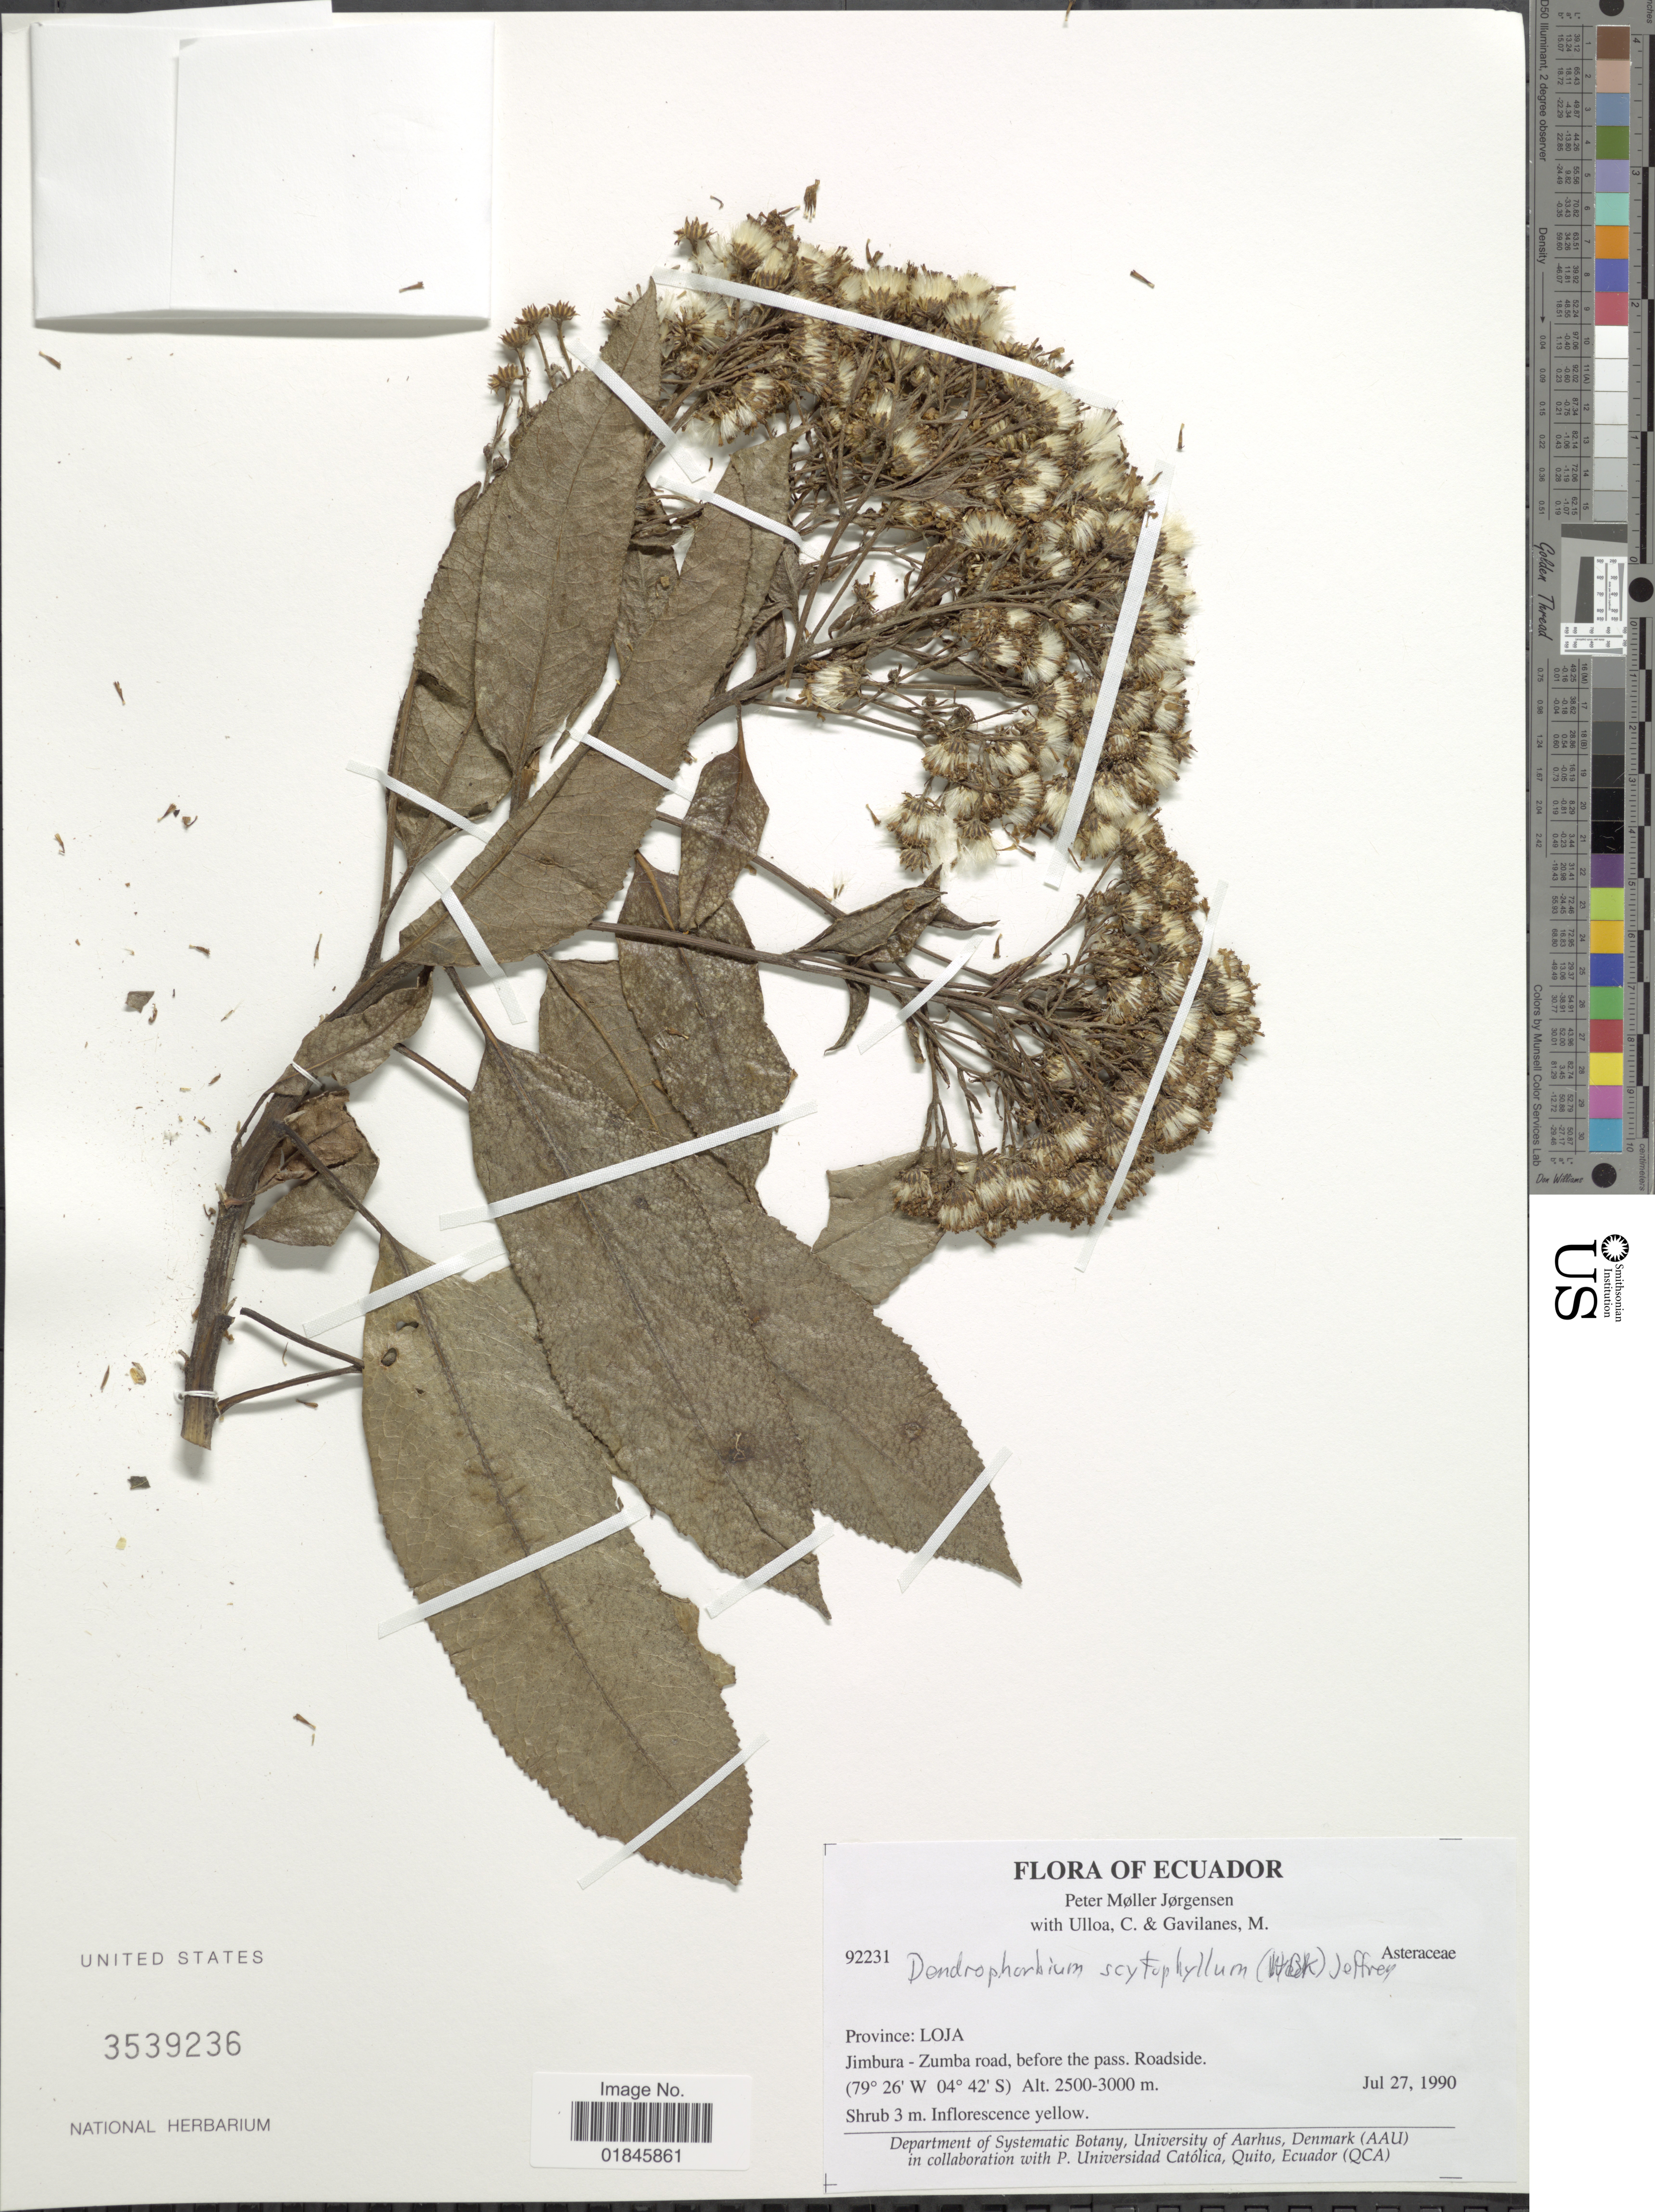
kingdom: Plantae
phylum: Tracheophyta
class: Magnoliopsida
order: Asterales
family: Asteraceae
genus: Pentacalia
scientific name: Pentacalia scitophylla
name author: Kunth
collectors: P. Jørgensen, C. Ulloa & M. Gavilanes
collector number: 92231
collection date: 1990-07-27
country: Ecuador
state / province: Loja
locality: Province: Loja. Jimbura - Zumba road, before the pass. Roadside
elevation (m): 2500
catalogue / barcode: US 3539236